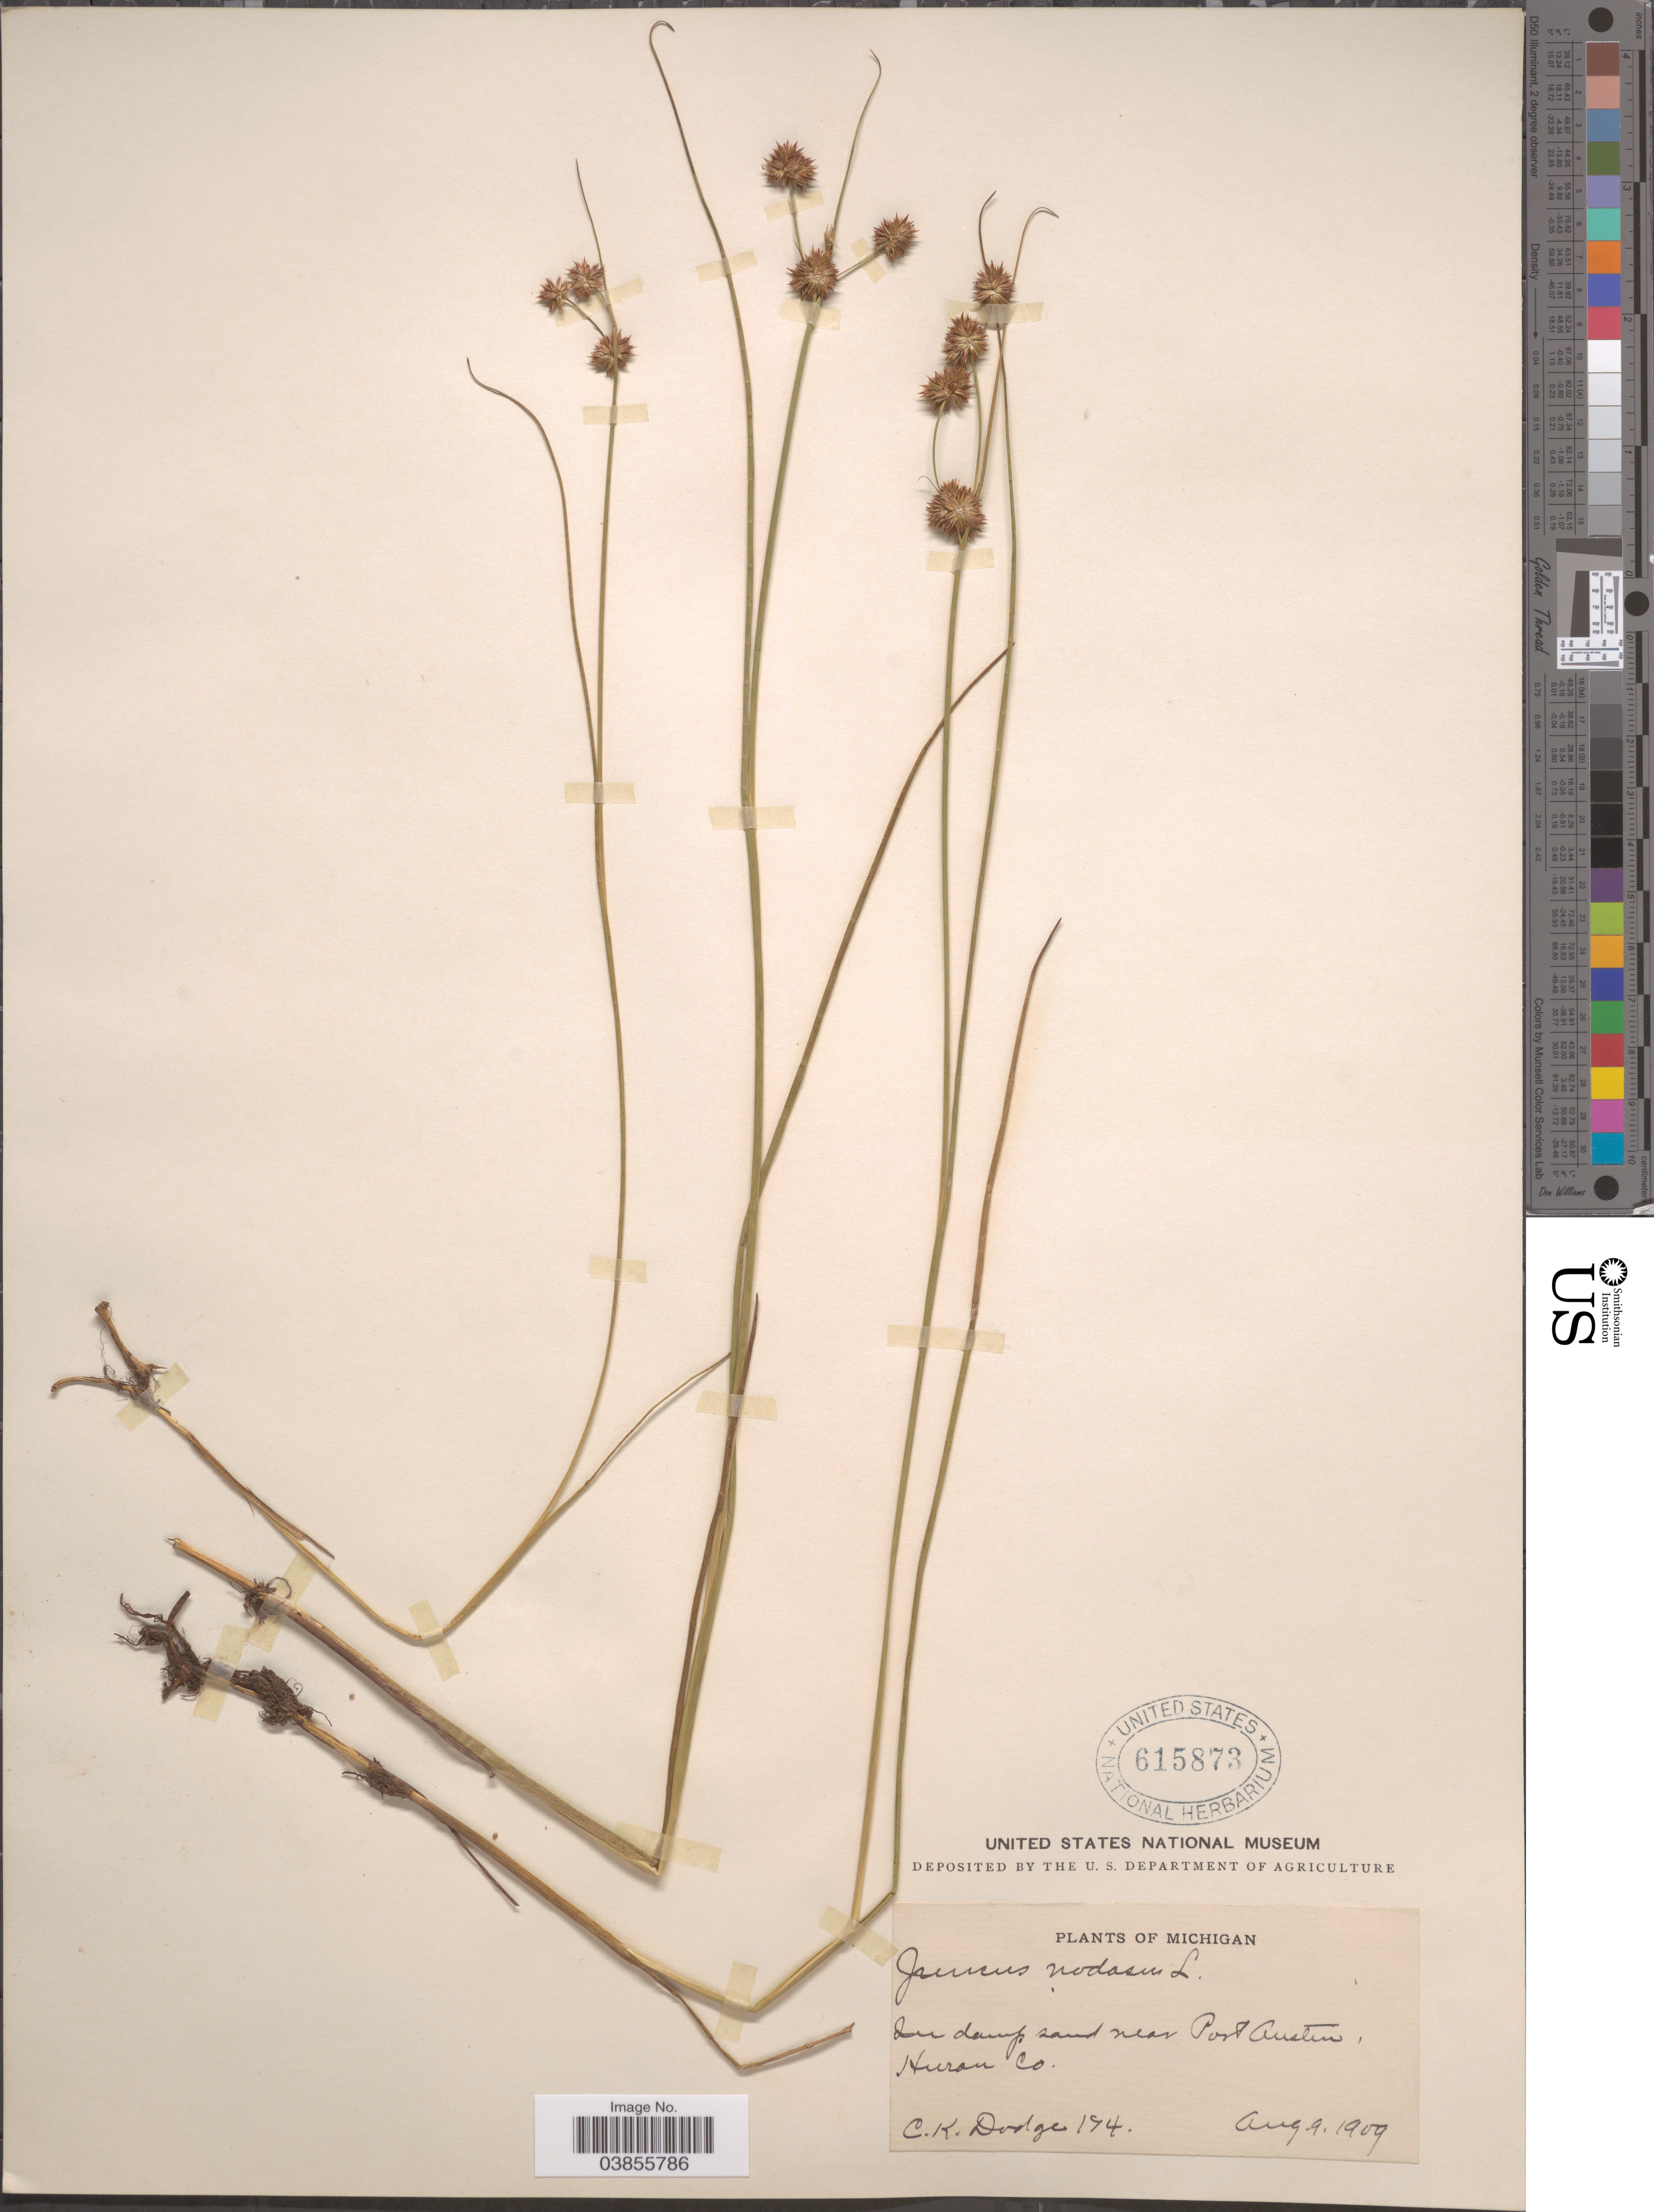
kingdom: Plantae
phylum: Tracheophyta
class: Liliopsida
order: Poales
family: Juncaceae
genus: Juncus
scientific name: Juncus nodosus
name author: L.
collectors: C. Dodge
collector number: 194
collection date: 1909-08-09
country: United States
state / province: Michigan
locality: In damp sand near Port Austin, Huron Co.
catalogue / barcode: US 615873